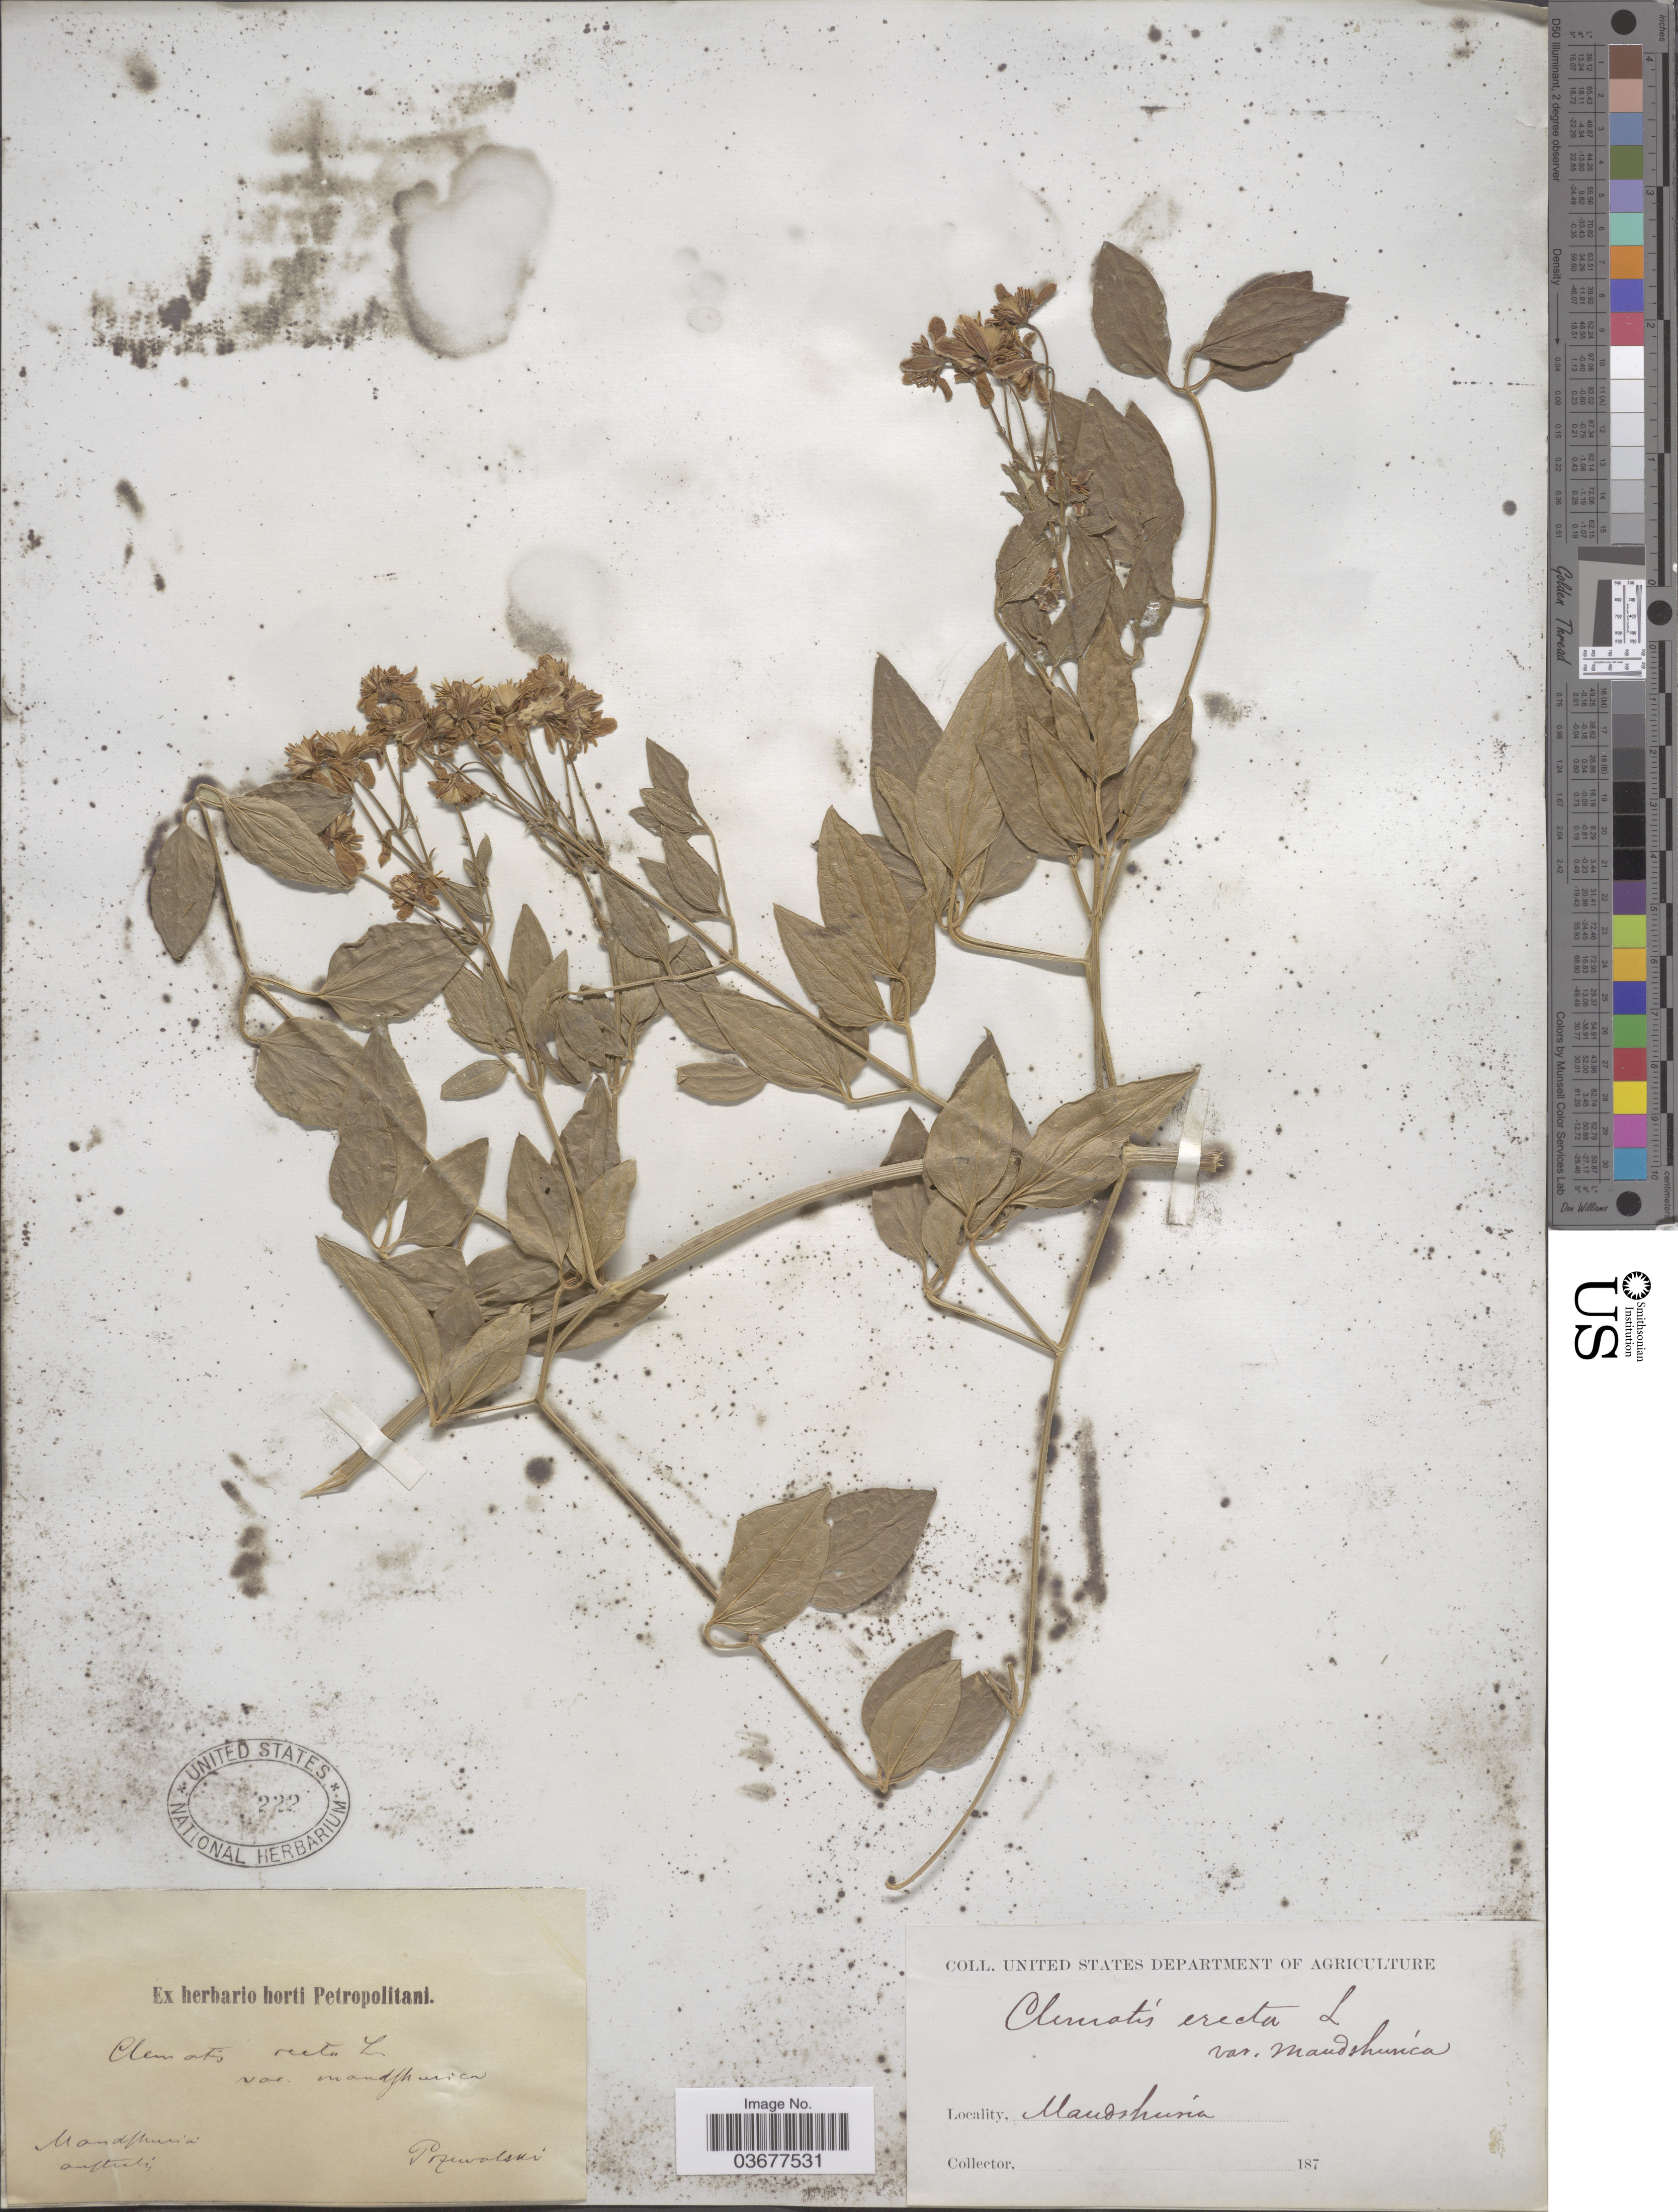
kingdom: Plantae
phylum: Tracheophyta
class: Magnoliopsida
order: Ranunculales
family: Ranunculaceae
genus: Clematis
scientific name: Clematis recta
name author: L.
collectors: Przewalski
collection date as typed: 187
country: China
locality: Mandshuria.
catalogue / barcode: US 222